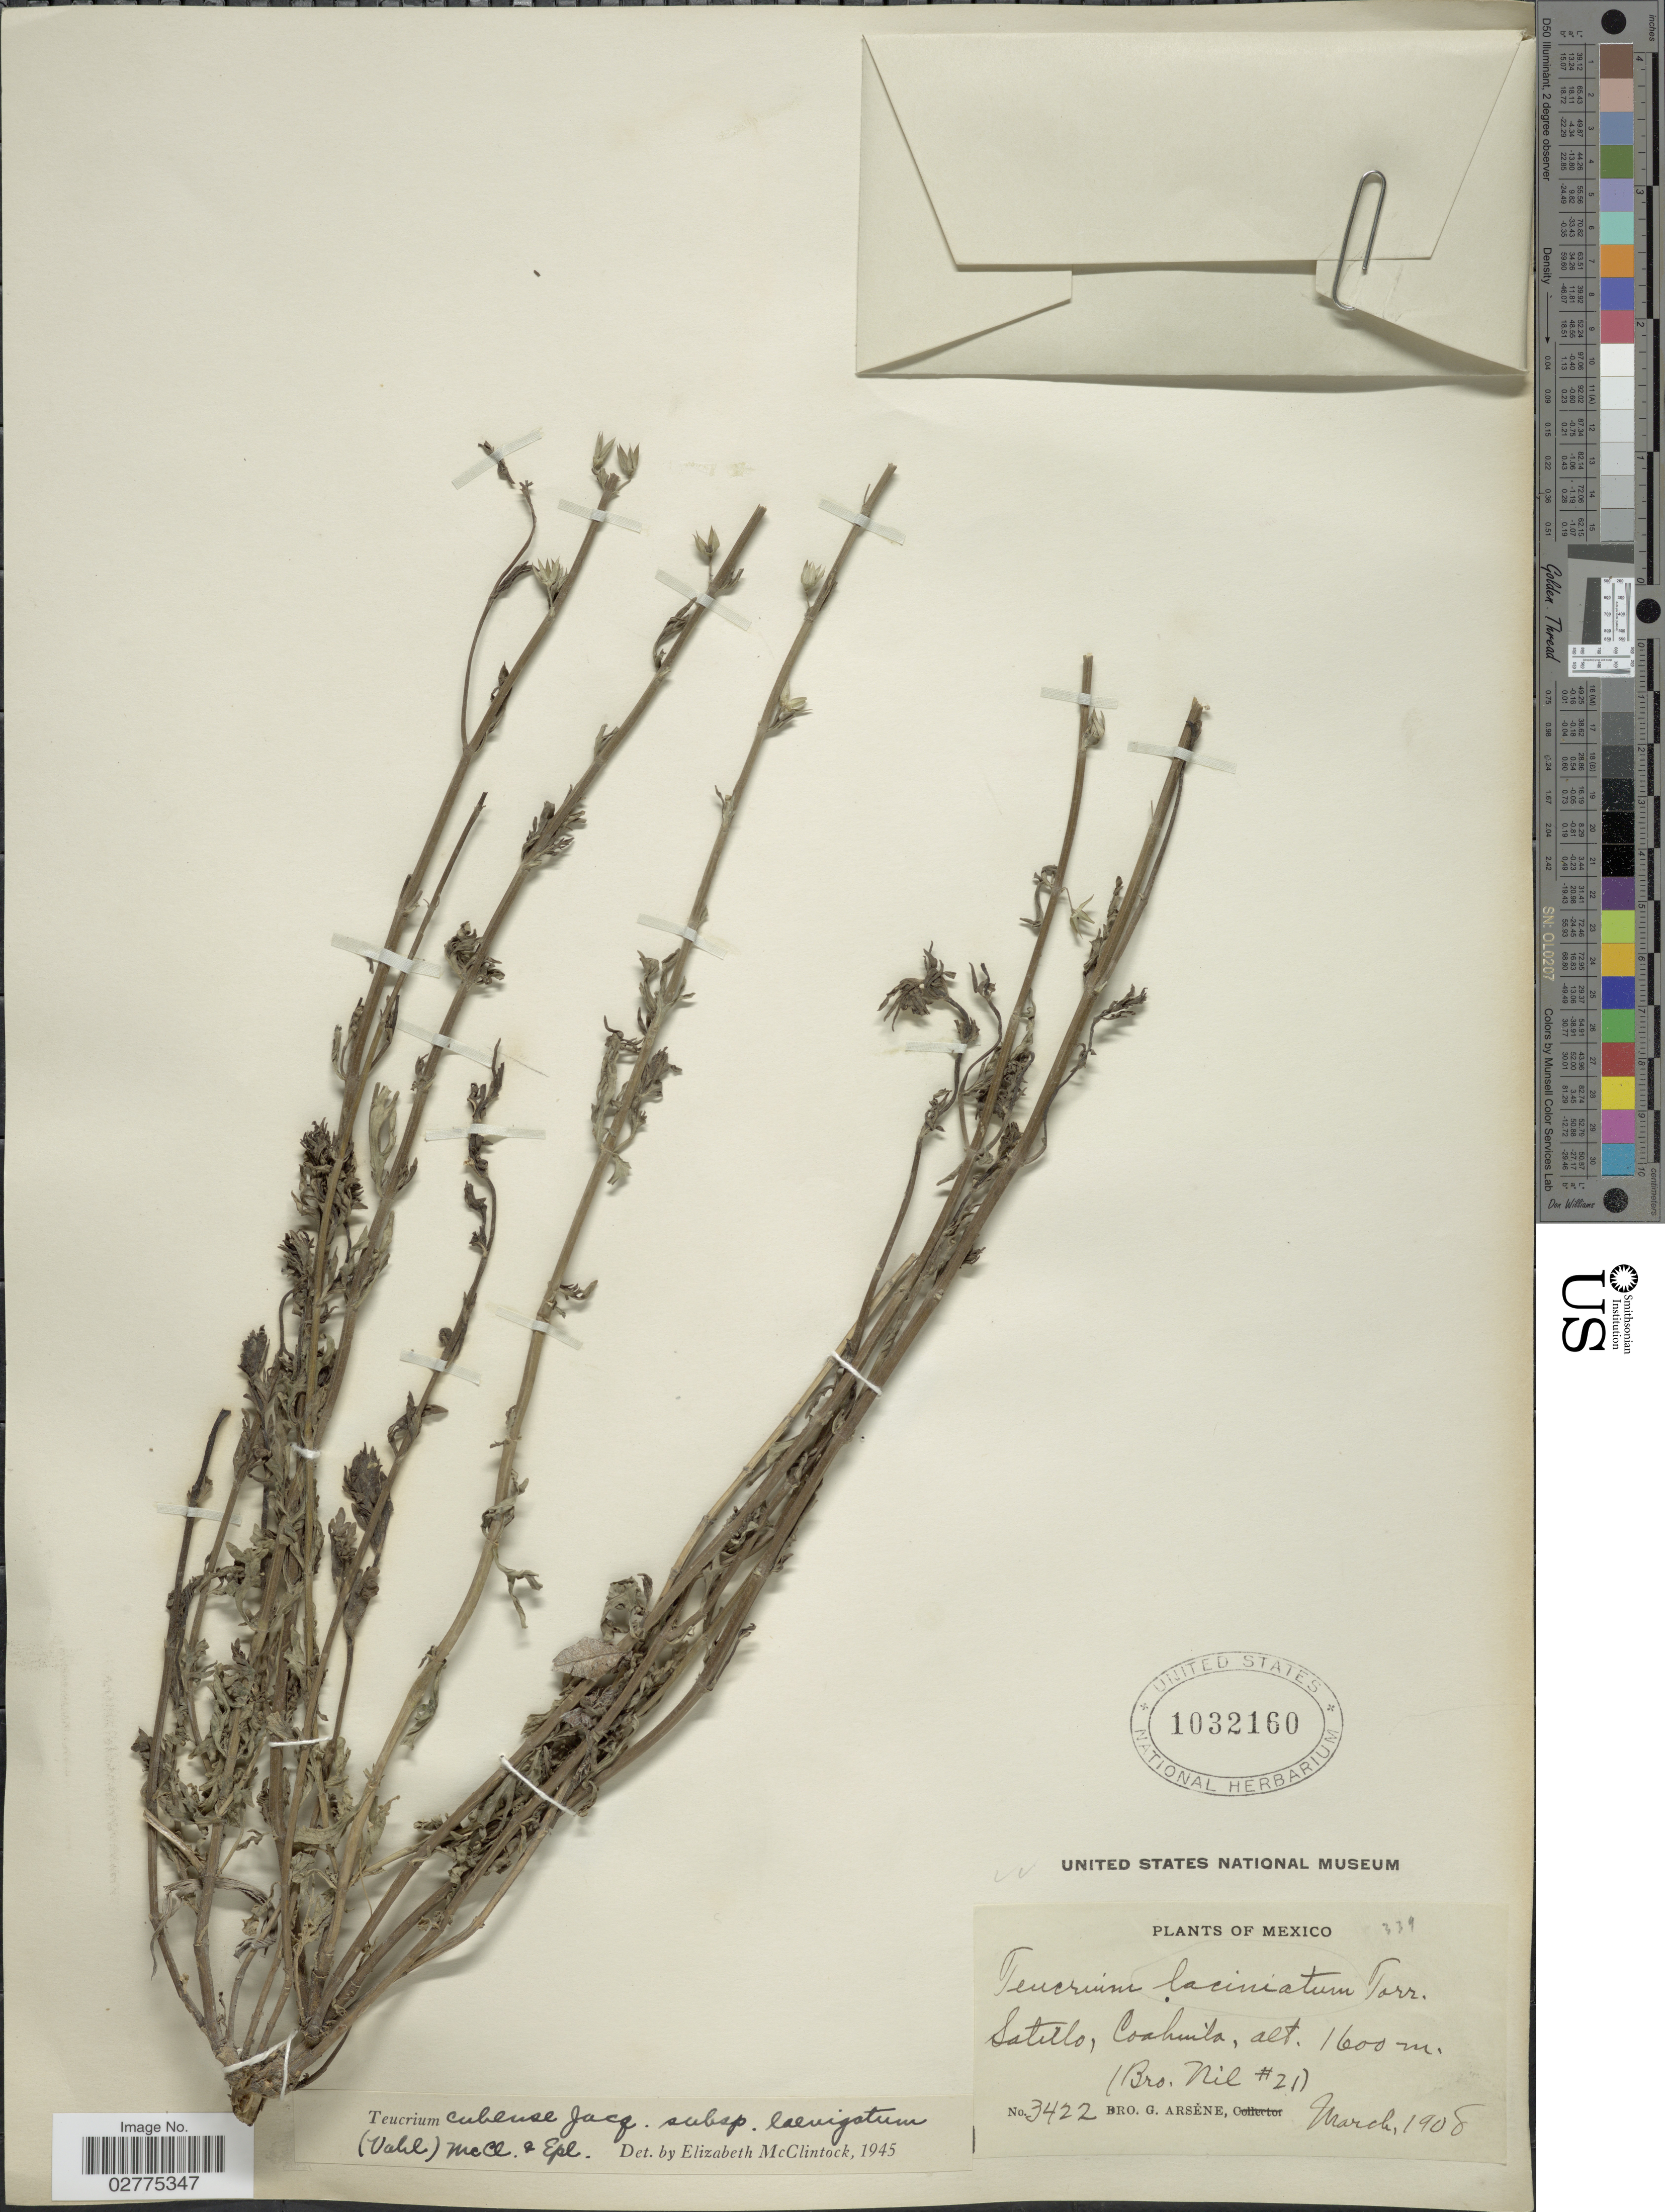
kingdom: Plantae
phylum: Tracheophyta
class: Magnoliopsida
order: Lamiales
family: Lamiaceae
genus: Teucrium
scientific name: Teucrium cubense subsp. laevigatum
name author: Jacq.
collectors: Bro. G. Arsène & Bro. Nil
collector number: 3422/21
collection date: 1906-03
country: Mexico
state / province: Coahuila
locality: Satillo, Coahuila.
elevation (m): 1600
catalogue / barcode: US 1032160